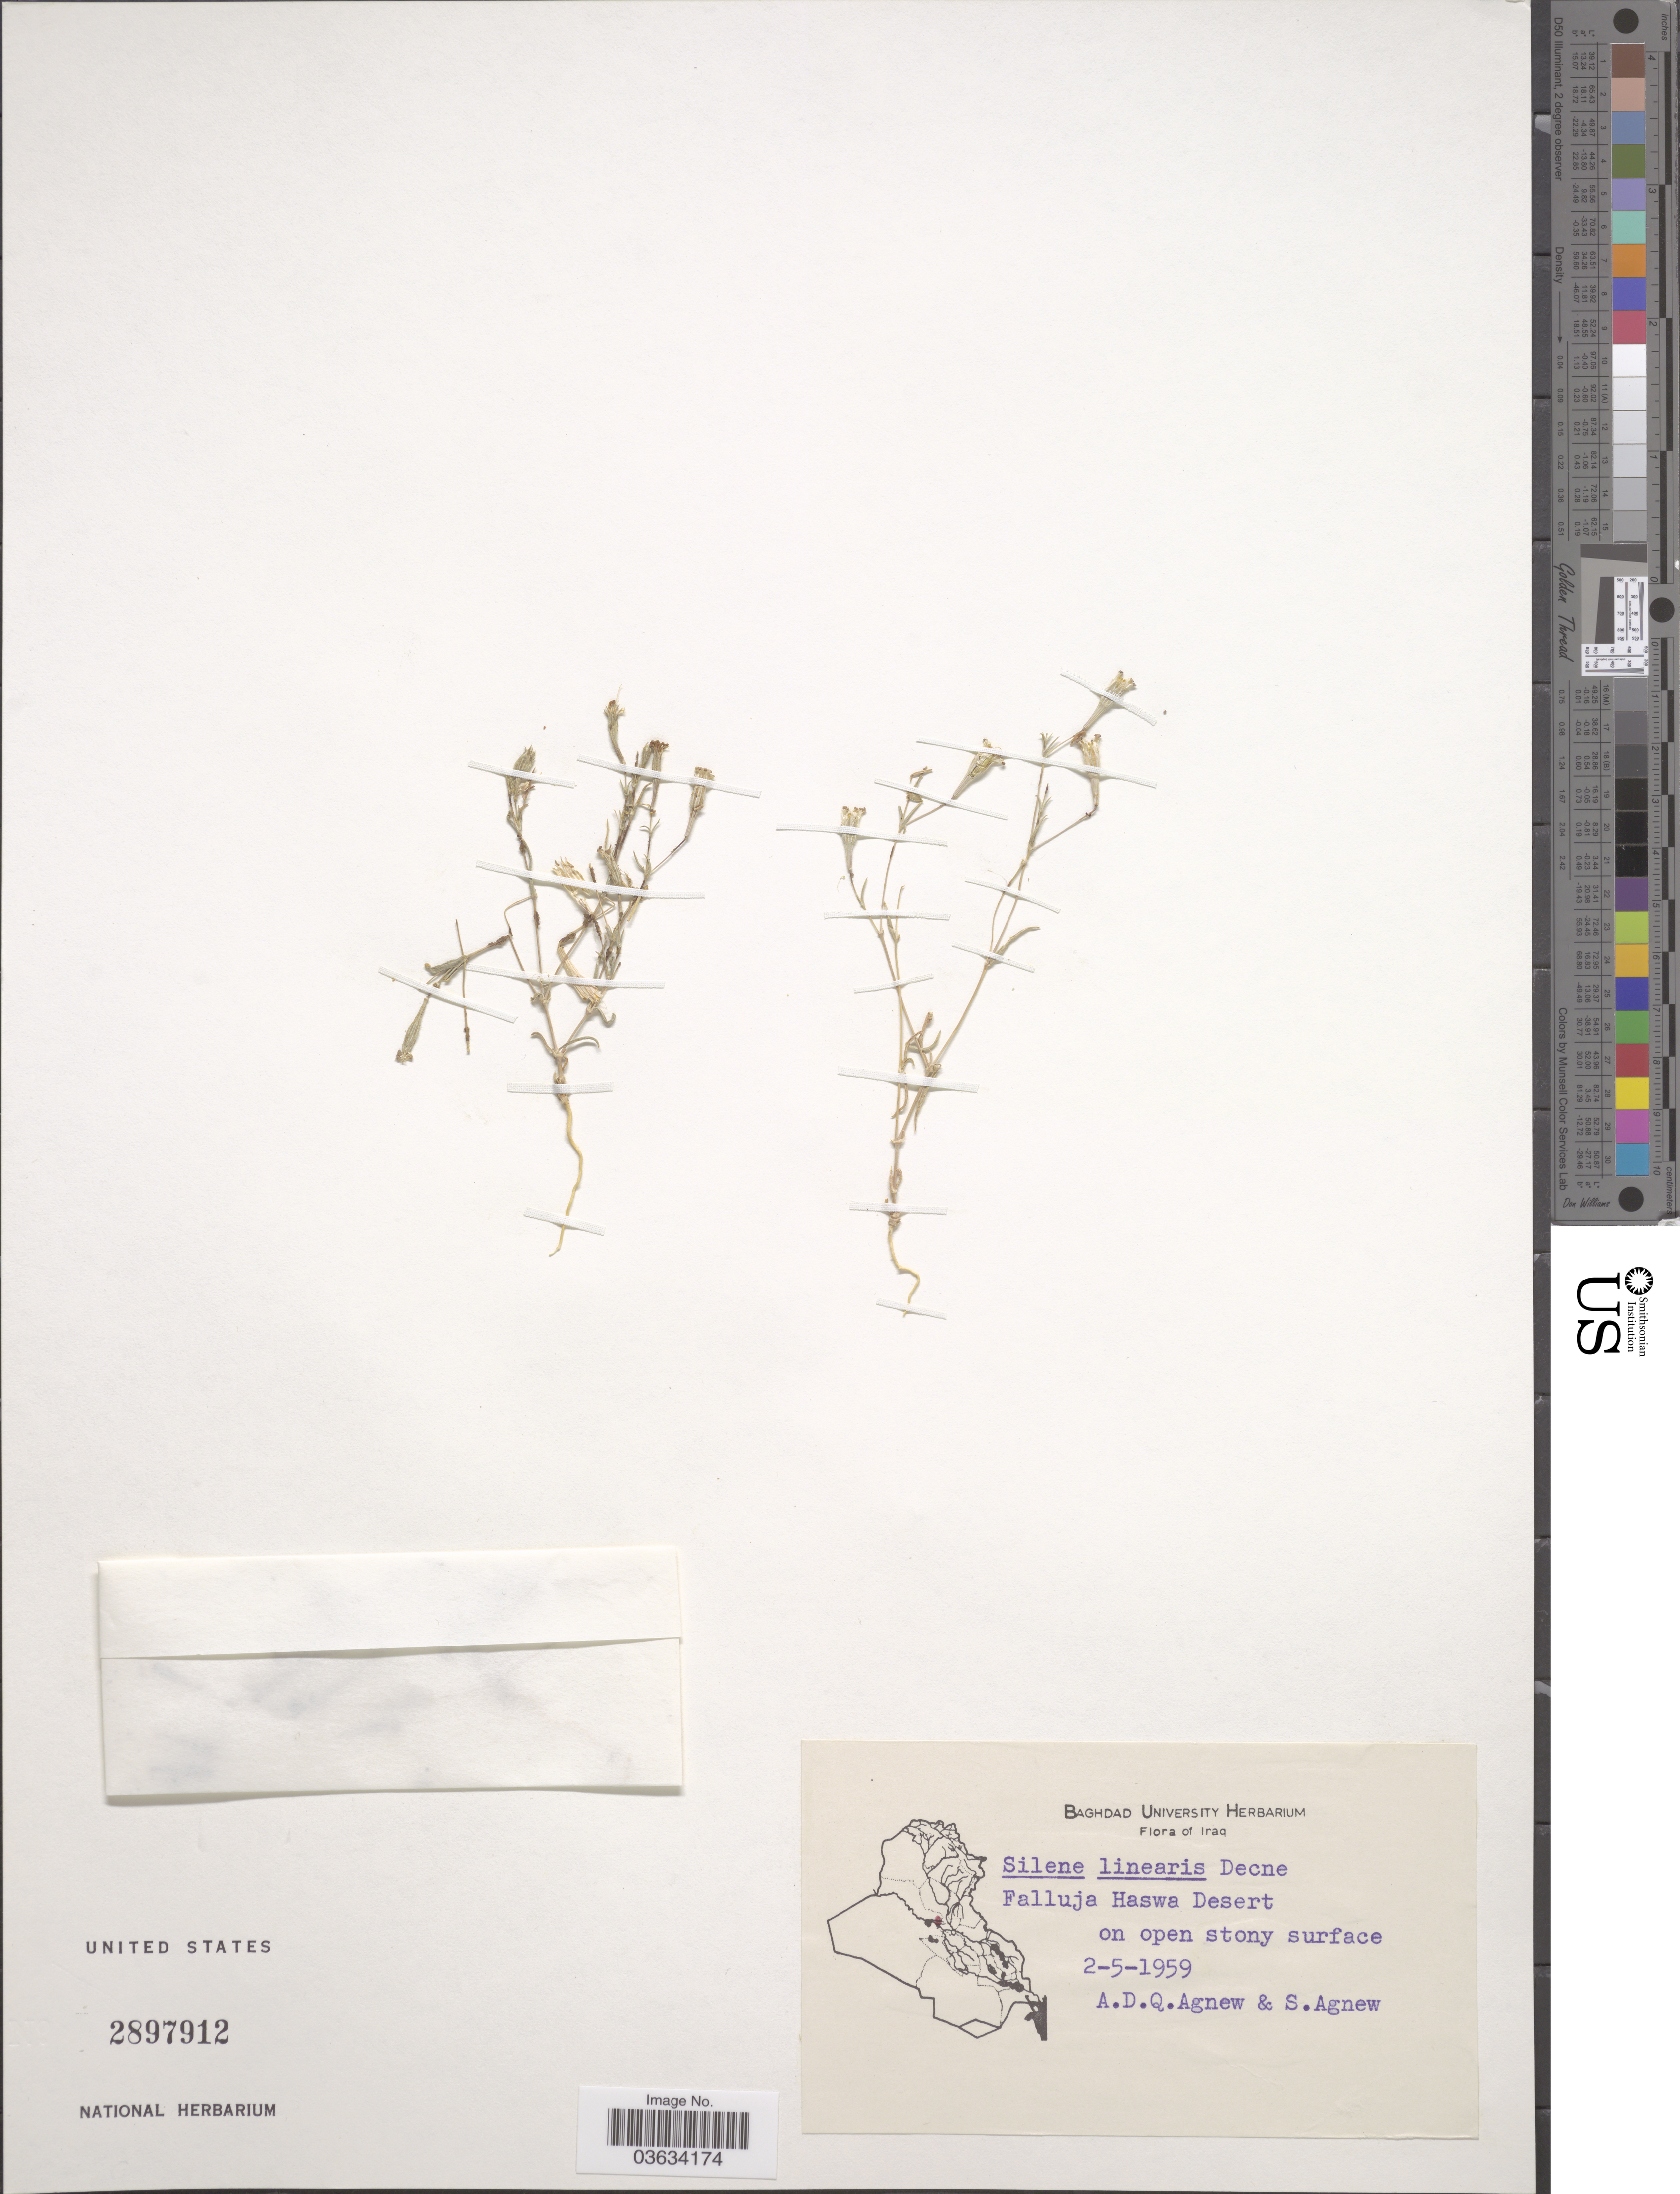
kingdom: Plantae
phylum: Tracheophyta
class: Magnoliopsida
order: Caryophyllales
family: Caryophyllaceae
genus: Silene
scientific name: Silene linearis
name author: Decne.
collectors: A. D. Agnew & S. Agnew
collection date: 1959-05-02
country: Iraq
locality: Falluja Haswa Desert.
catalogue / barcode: US 2897912